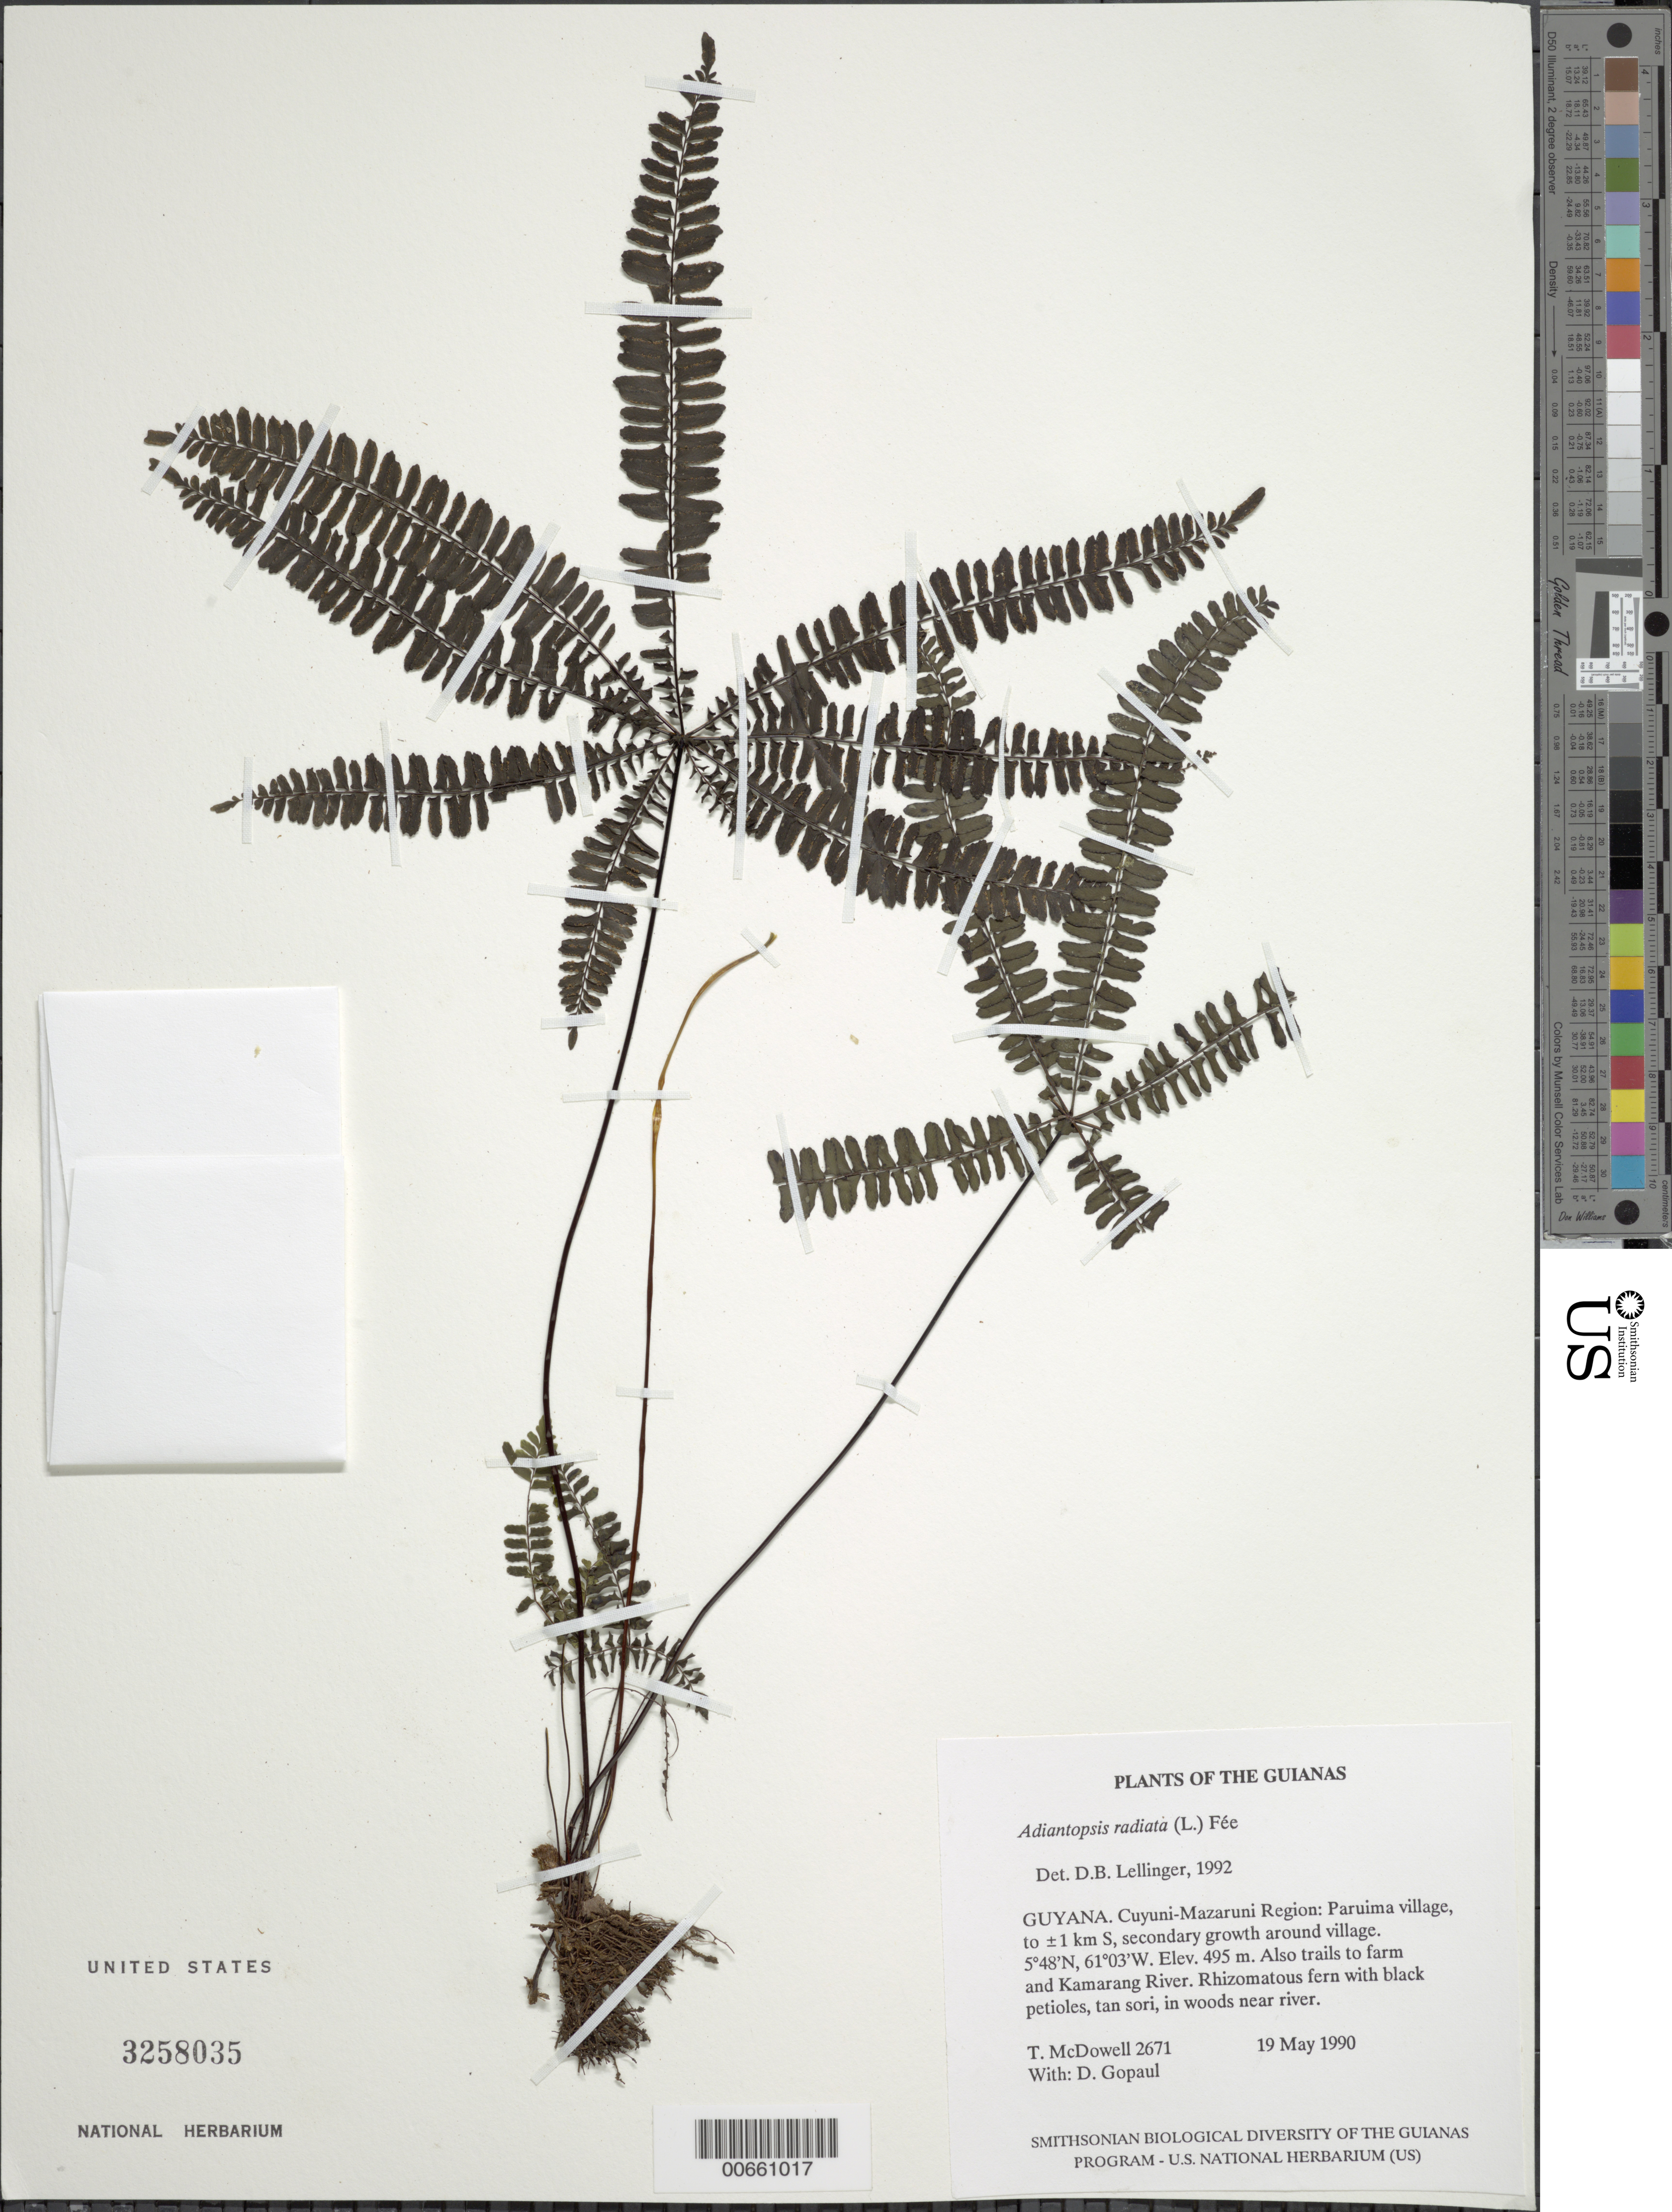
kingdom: Plantae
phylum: Tracheophyta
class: Polypodiopsida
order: Polypodiales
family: Pteridaceae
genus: Adiantopsis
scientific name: Adiantopsis radiata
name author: (L.) Fée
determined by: Lellinger, David B., (BOT), Smithsonian Institution - National Museum of Natural History (UNITED STATES)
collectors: T. McDowell & D. Gopaul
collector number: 2671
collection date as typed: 19 May 1990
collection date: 1990-05-19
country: Guyana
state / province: Cuyuni-Mazaruni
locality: Paruima village, to ±1 km S, trails to farm and to Kamarang River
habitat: Secondary growth around village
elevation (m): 495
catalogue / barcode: US 3258035